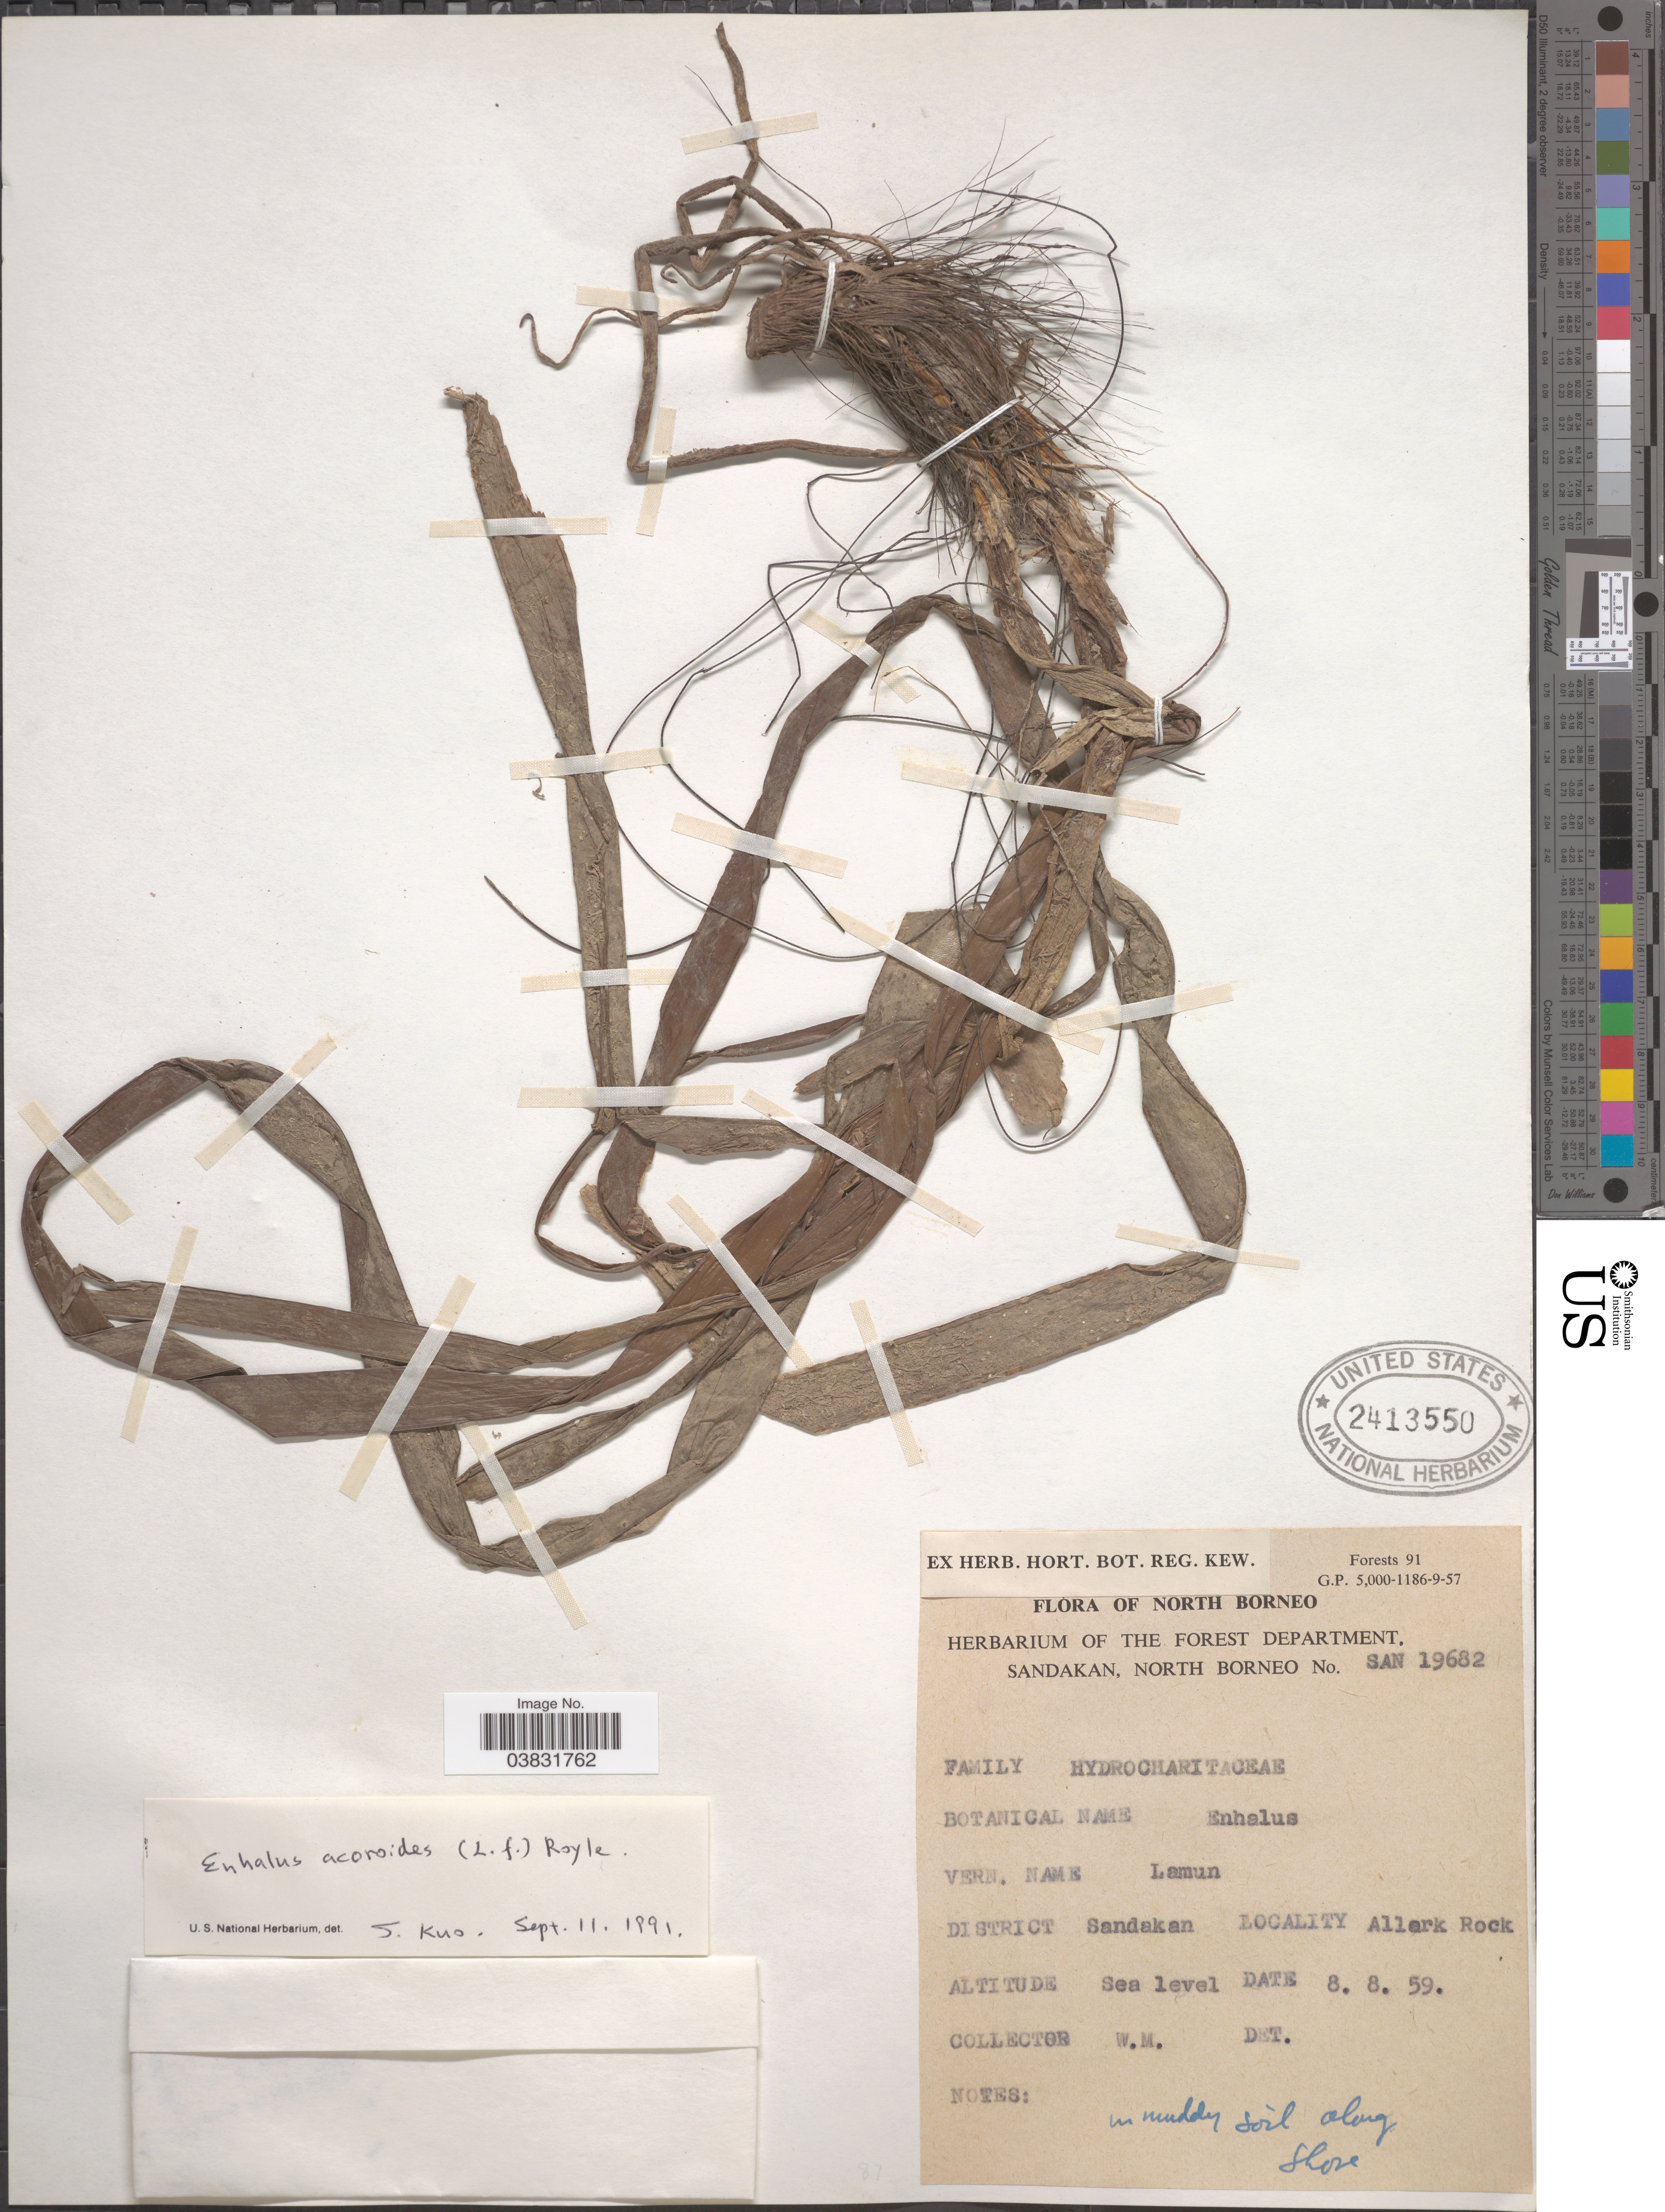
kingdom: Plantae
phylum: Tracheophyta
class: Liliopsida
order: Alismatales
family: Hydrocharitaceae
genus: Enhalus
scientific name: Enhalus acoroides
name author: (L. f.) Royle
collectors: W. M.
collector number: SAN19682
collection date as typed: Transcribed d/m/y: 8/8/59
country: Malaysia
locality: North Borneo. District Sandakan, Allark Rock.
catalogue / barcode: US 2413550